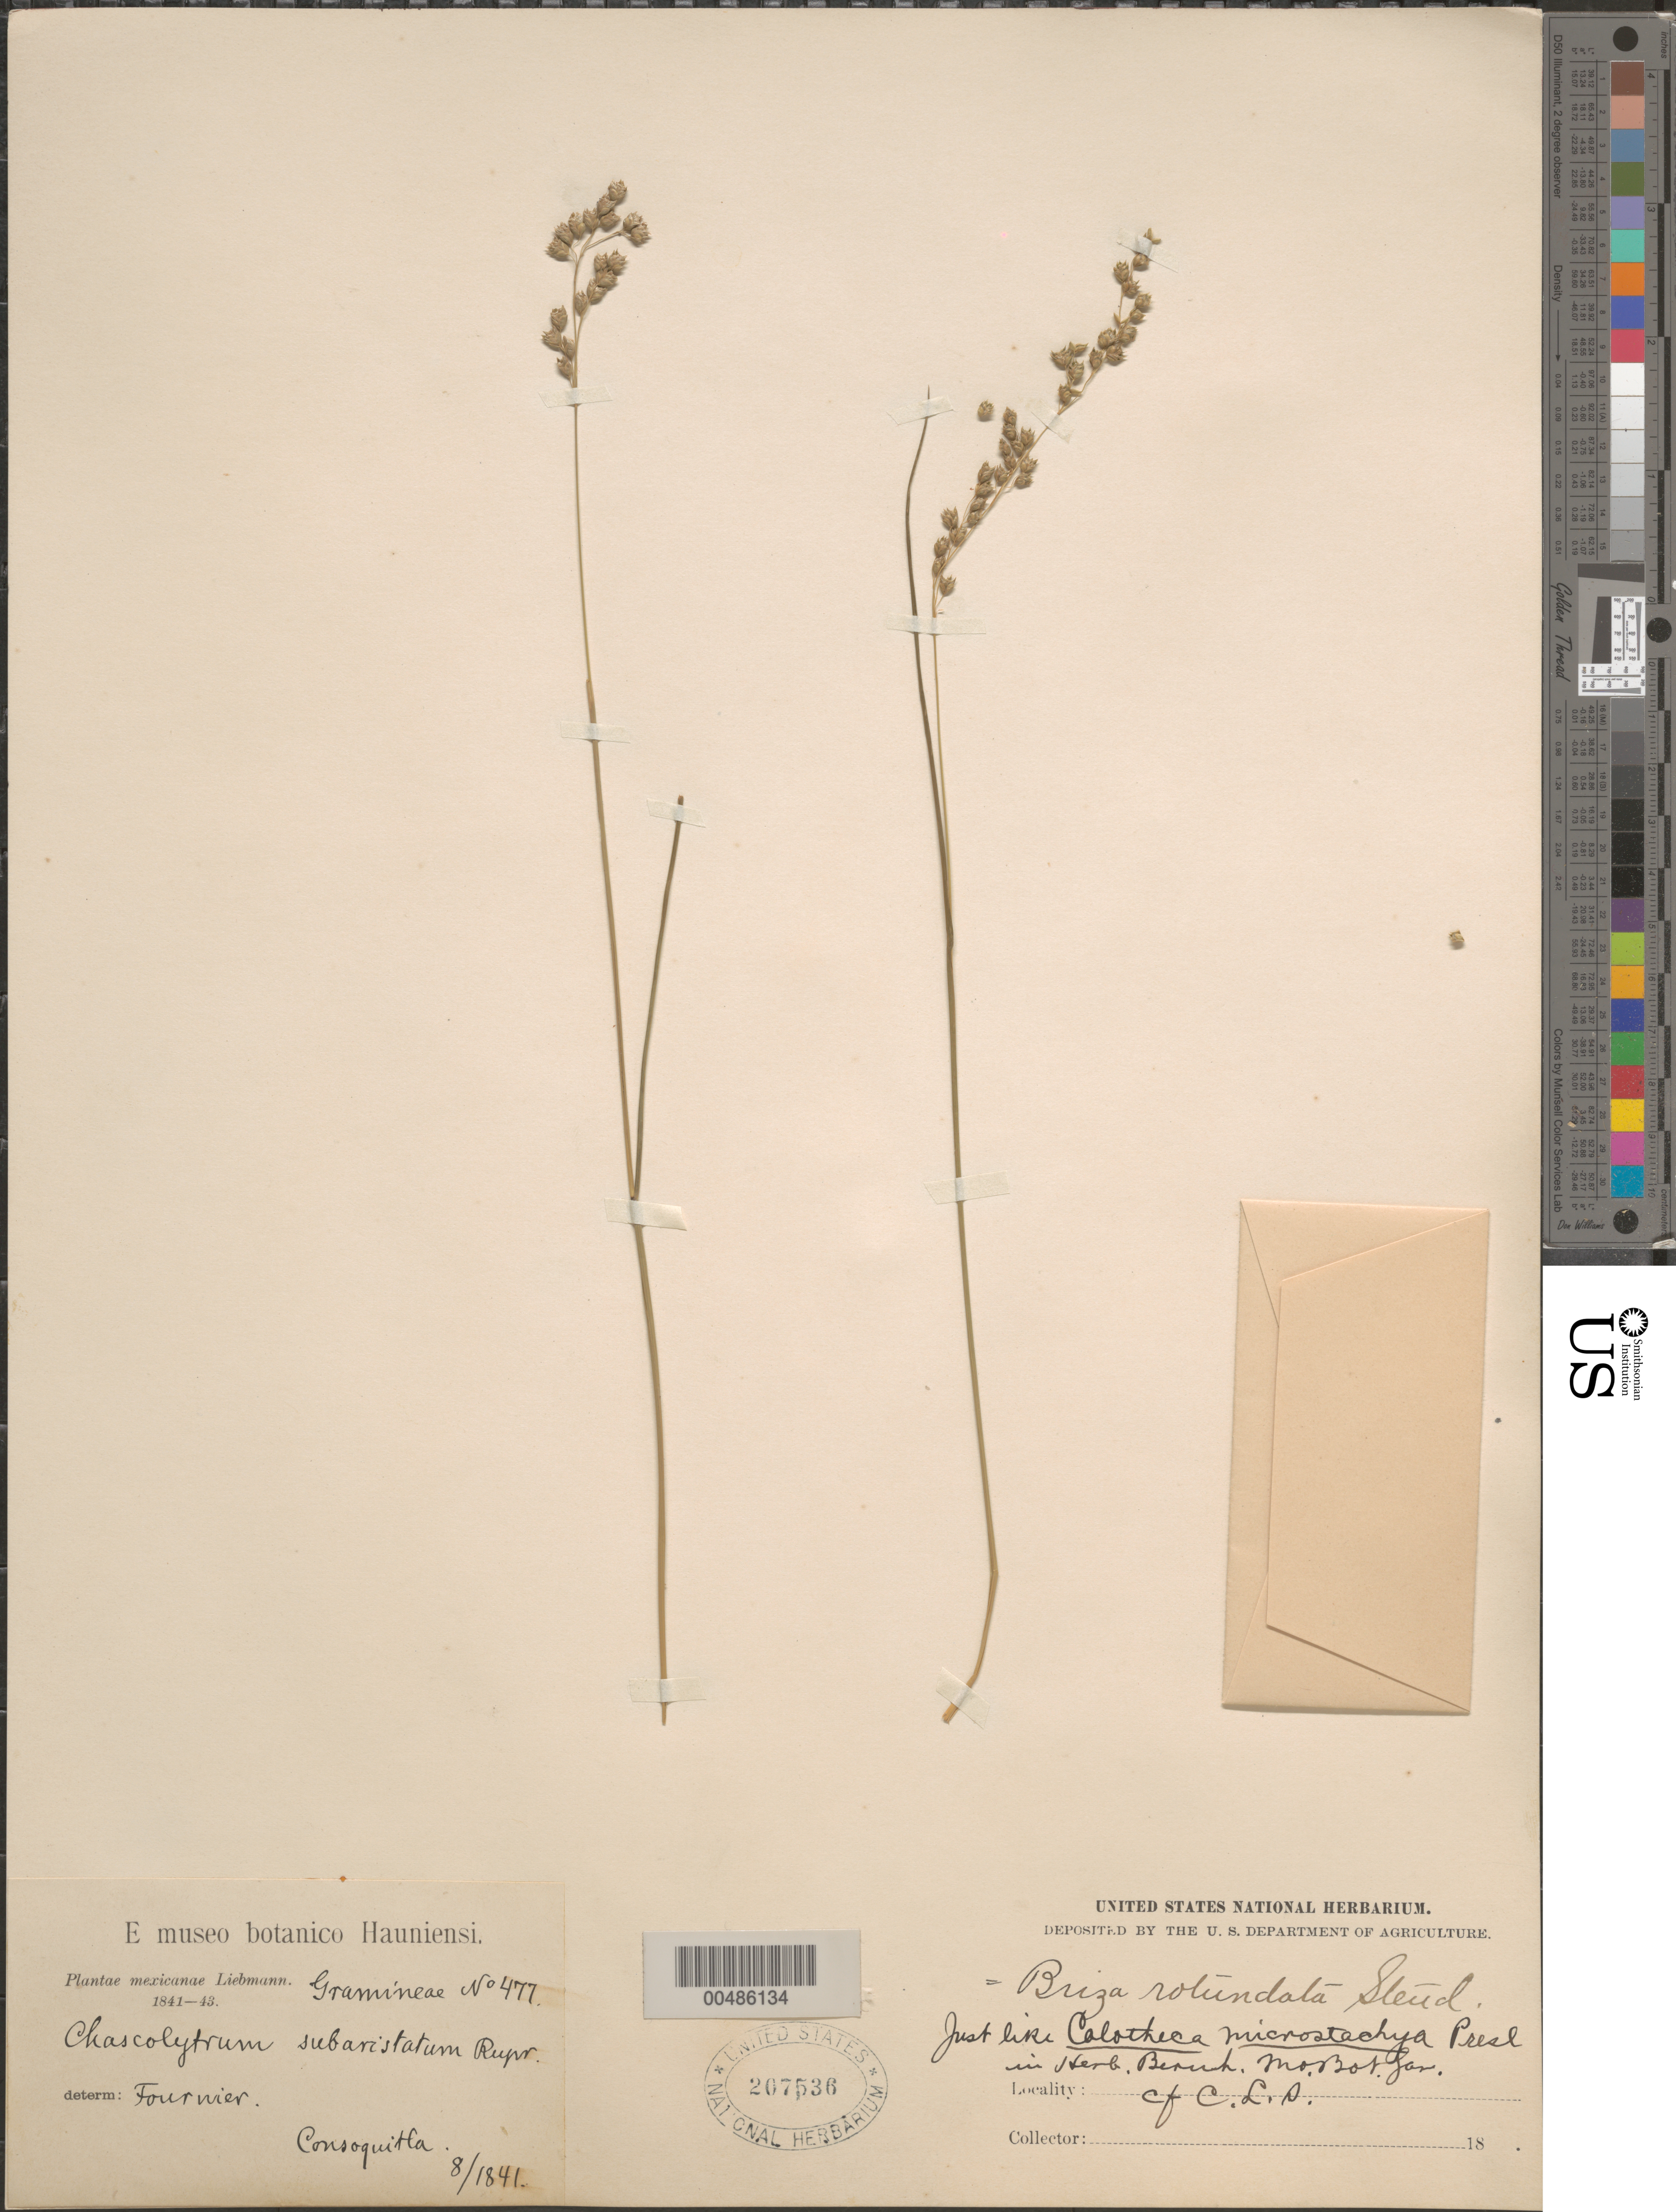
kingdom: Plantae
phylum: Tracheophyta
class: Liliopsida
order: Poales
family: Poaceae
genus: Chascolytrum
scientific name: Chascolytrum rotundata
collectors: F. M. Liebmann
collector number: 477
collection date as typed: Aug 1841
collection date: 1841-08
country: Mexico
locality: Consoquitla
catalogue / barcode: US 207536